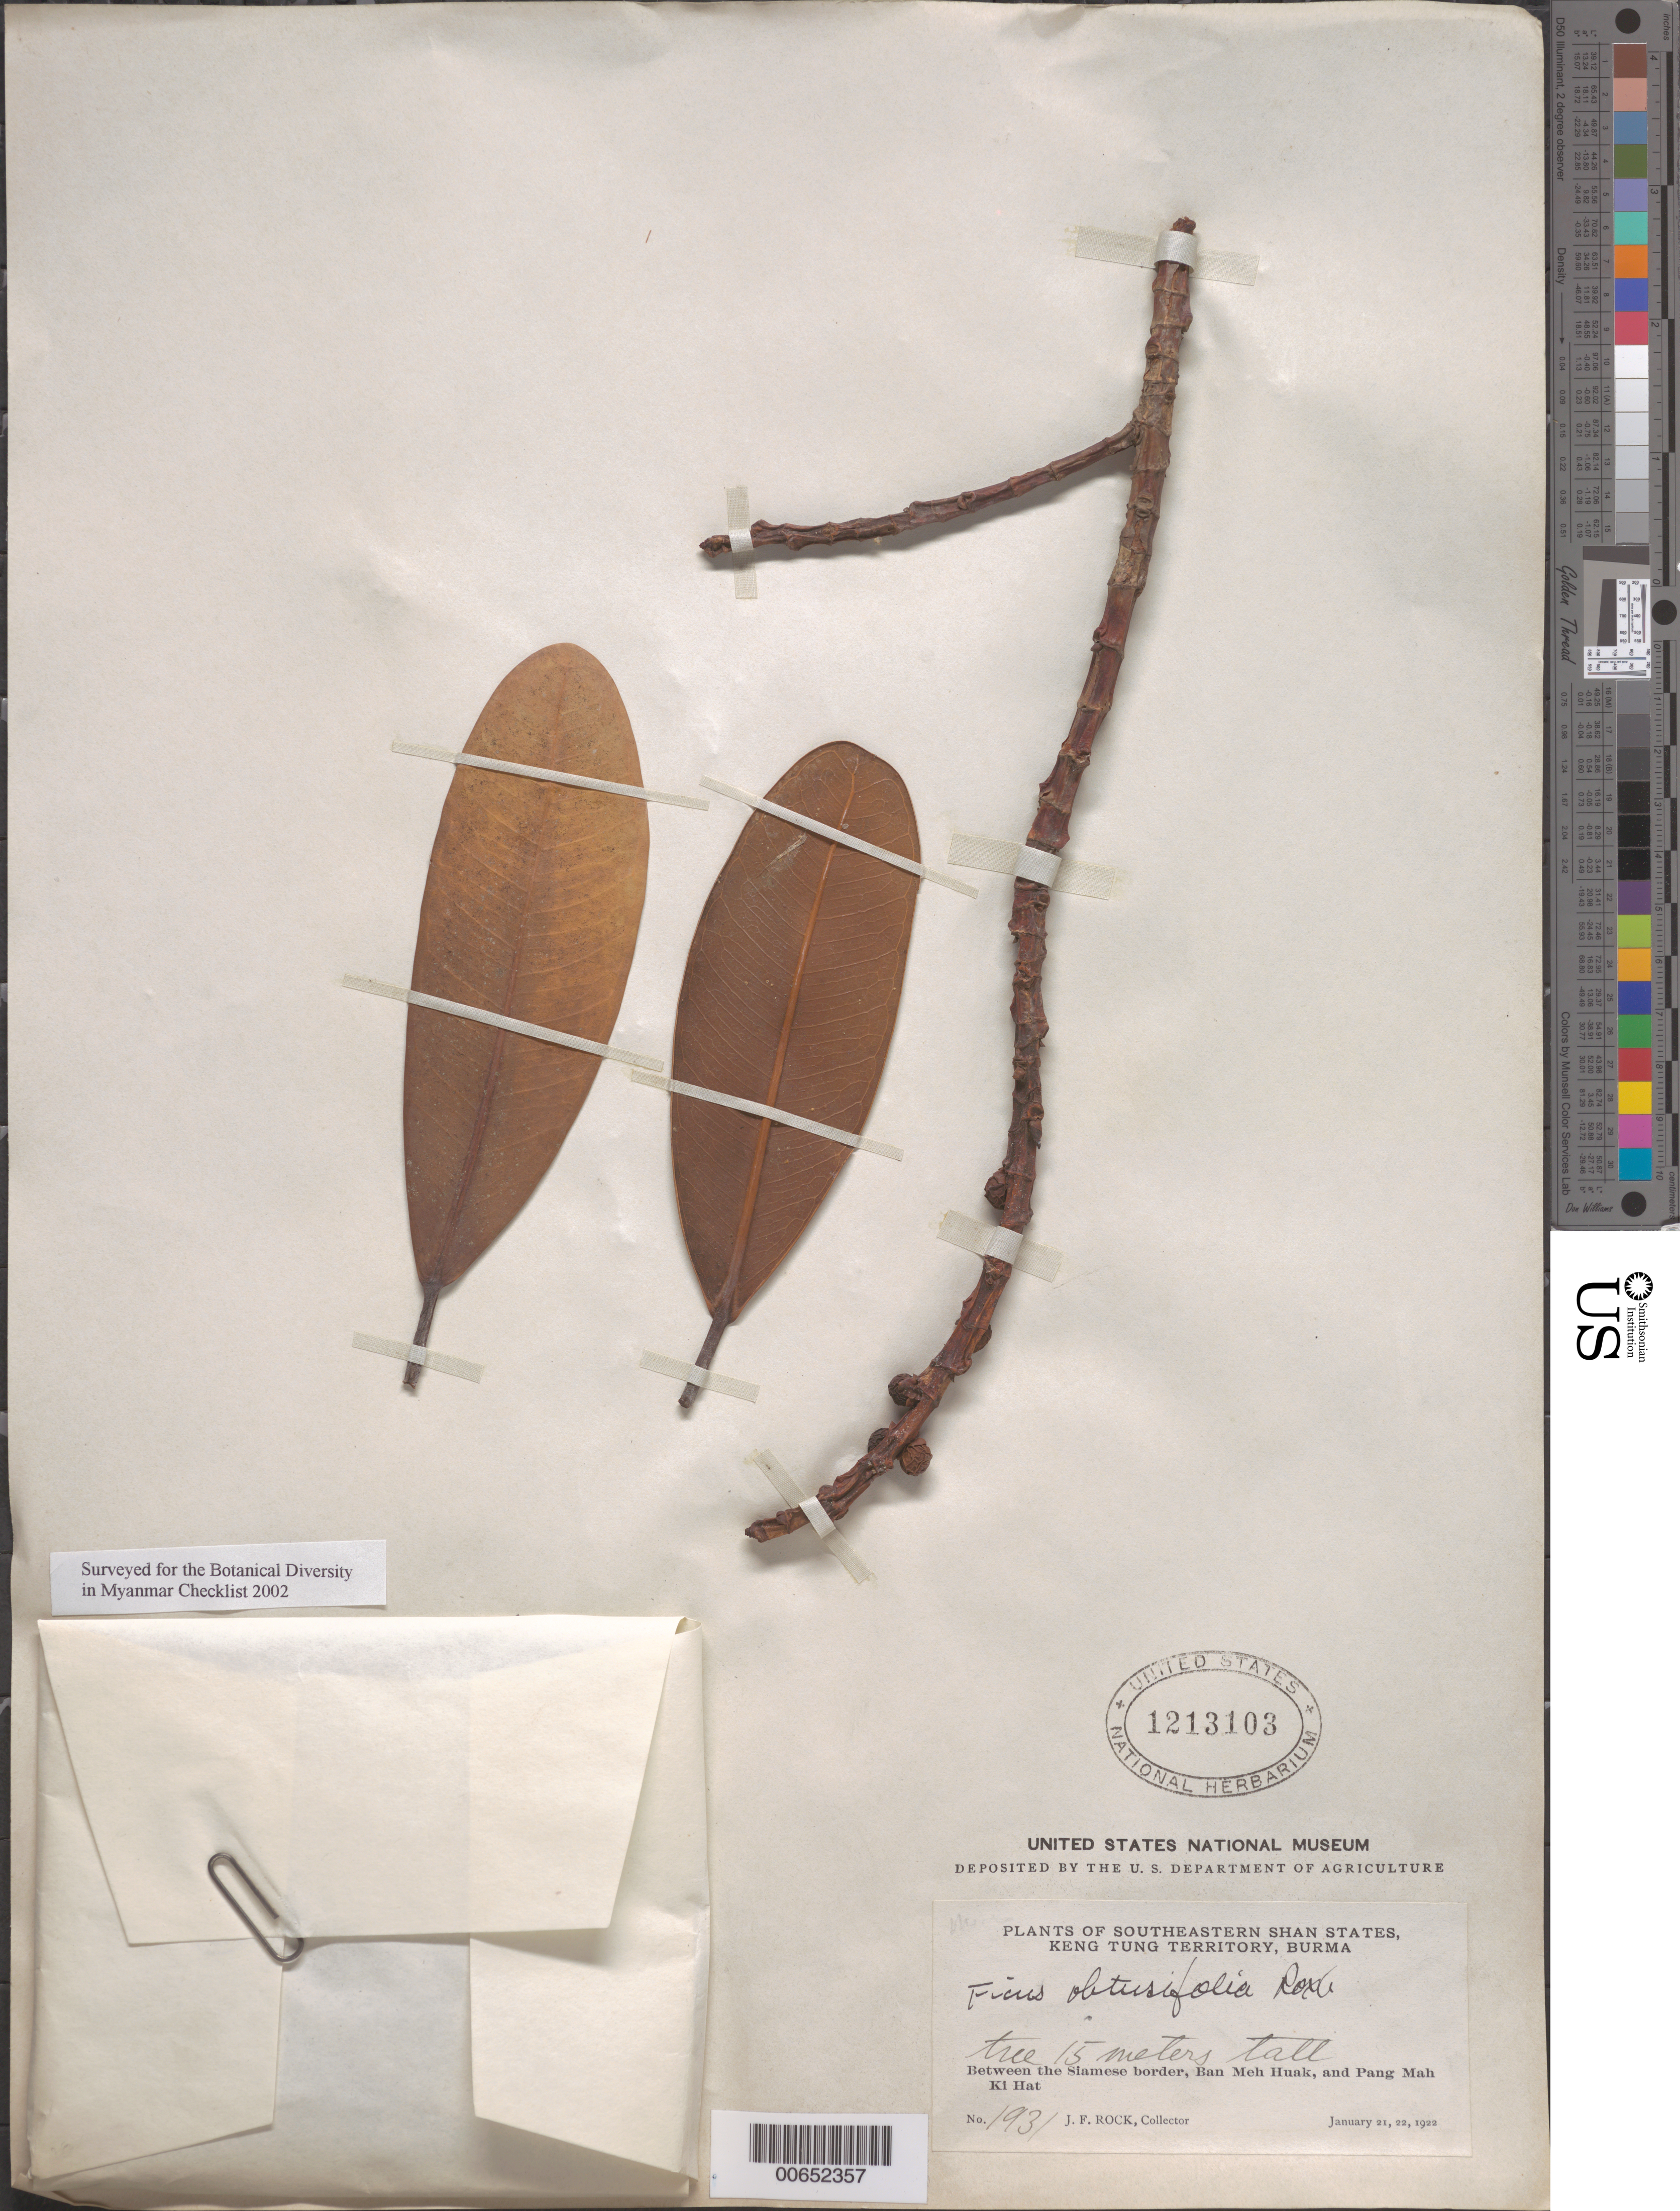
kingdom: Plantae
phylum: Tracheophyta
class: Magnoliopsida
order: Rosales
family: Moraceae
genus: Ficus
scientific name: Ficus obtusifolia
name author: Kunth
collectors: J. F. Rock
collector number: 1931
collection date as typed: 21 Jan 1922 and 22 Jan 1922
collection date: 1922-01-21,1922-01-22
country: Myanmar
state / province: Shan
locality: Keng Tung Territory, between the Siamese border, Ban meh Huak and Pang Mah Ki Hat.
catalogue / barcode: US 1213103